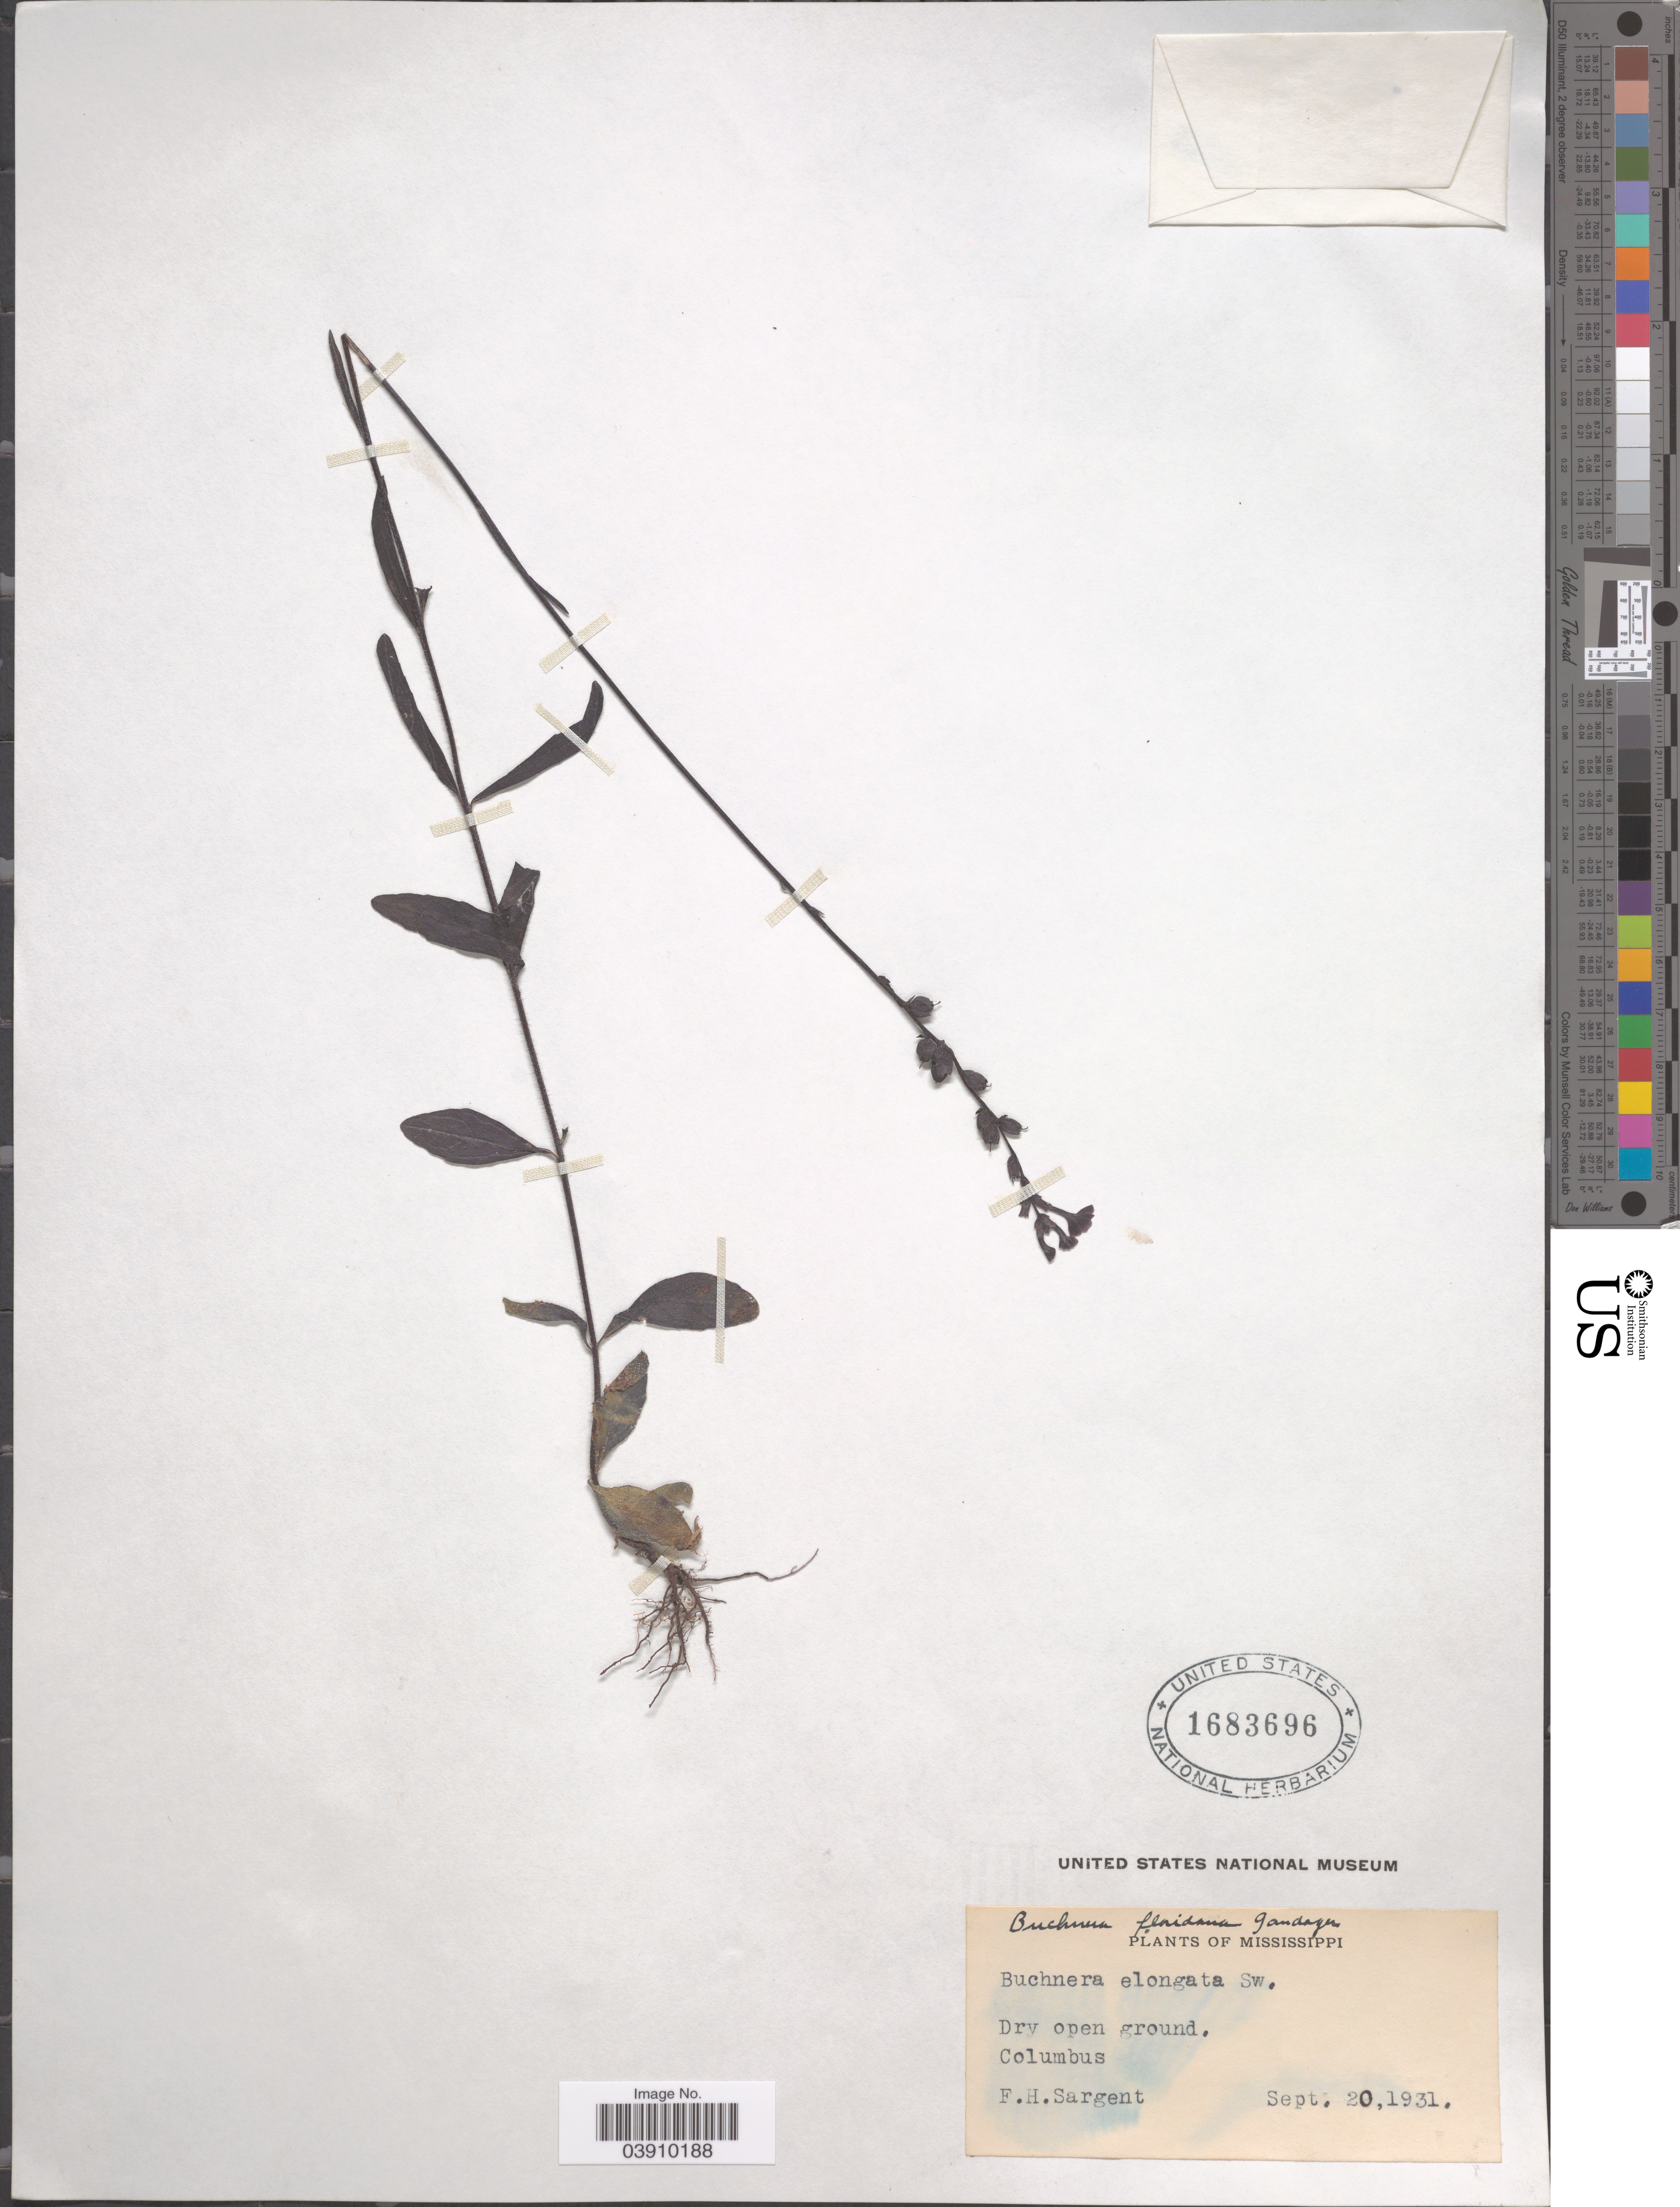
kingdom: Plantae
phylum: Tracheophyta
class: Magnoliopsida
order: Lamiales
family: Orobanchaceae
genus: Buchnera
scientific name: Buchnera floridana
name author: Gand.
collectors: F. H. Sargent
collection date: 1931-09-20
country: United States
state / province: Mississippi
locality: Columbus.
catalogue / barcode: US 1683696